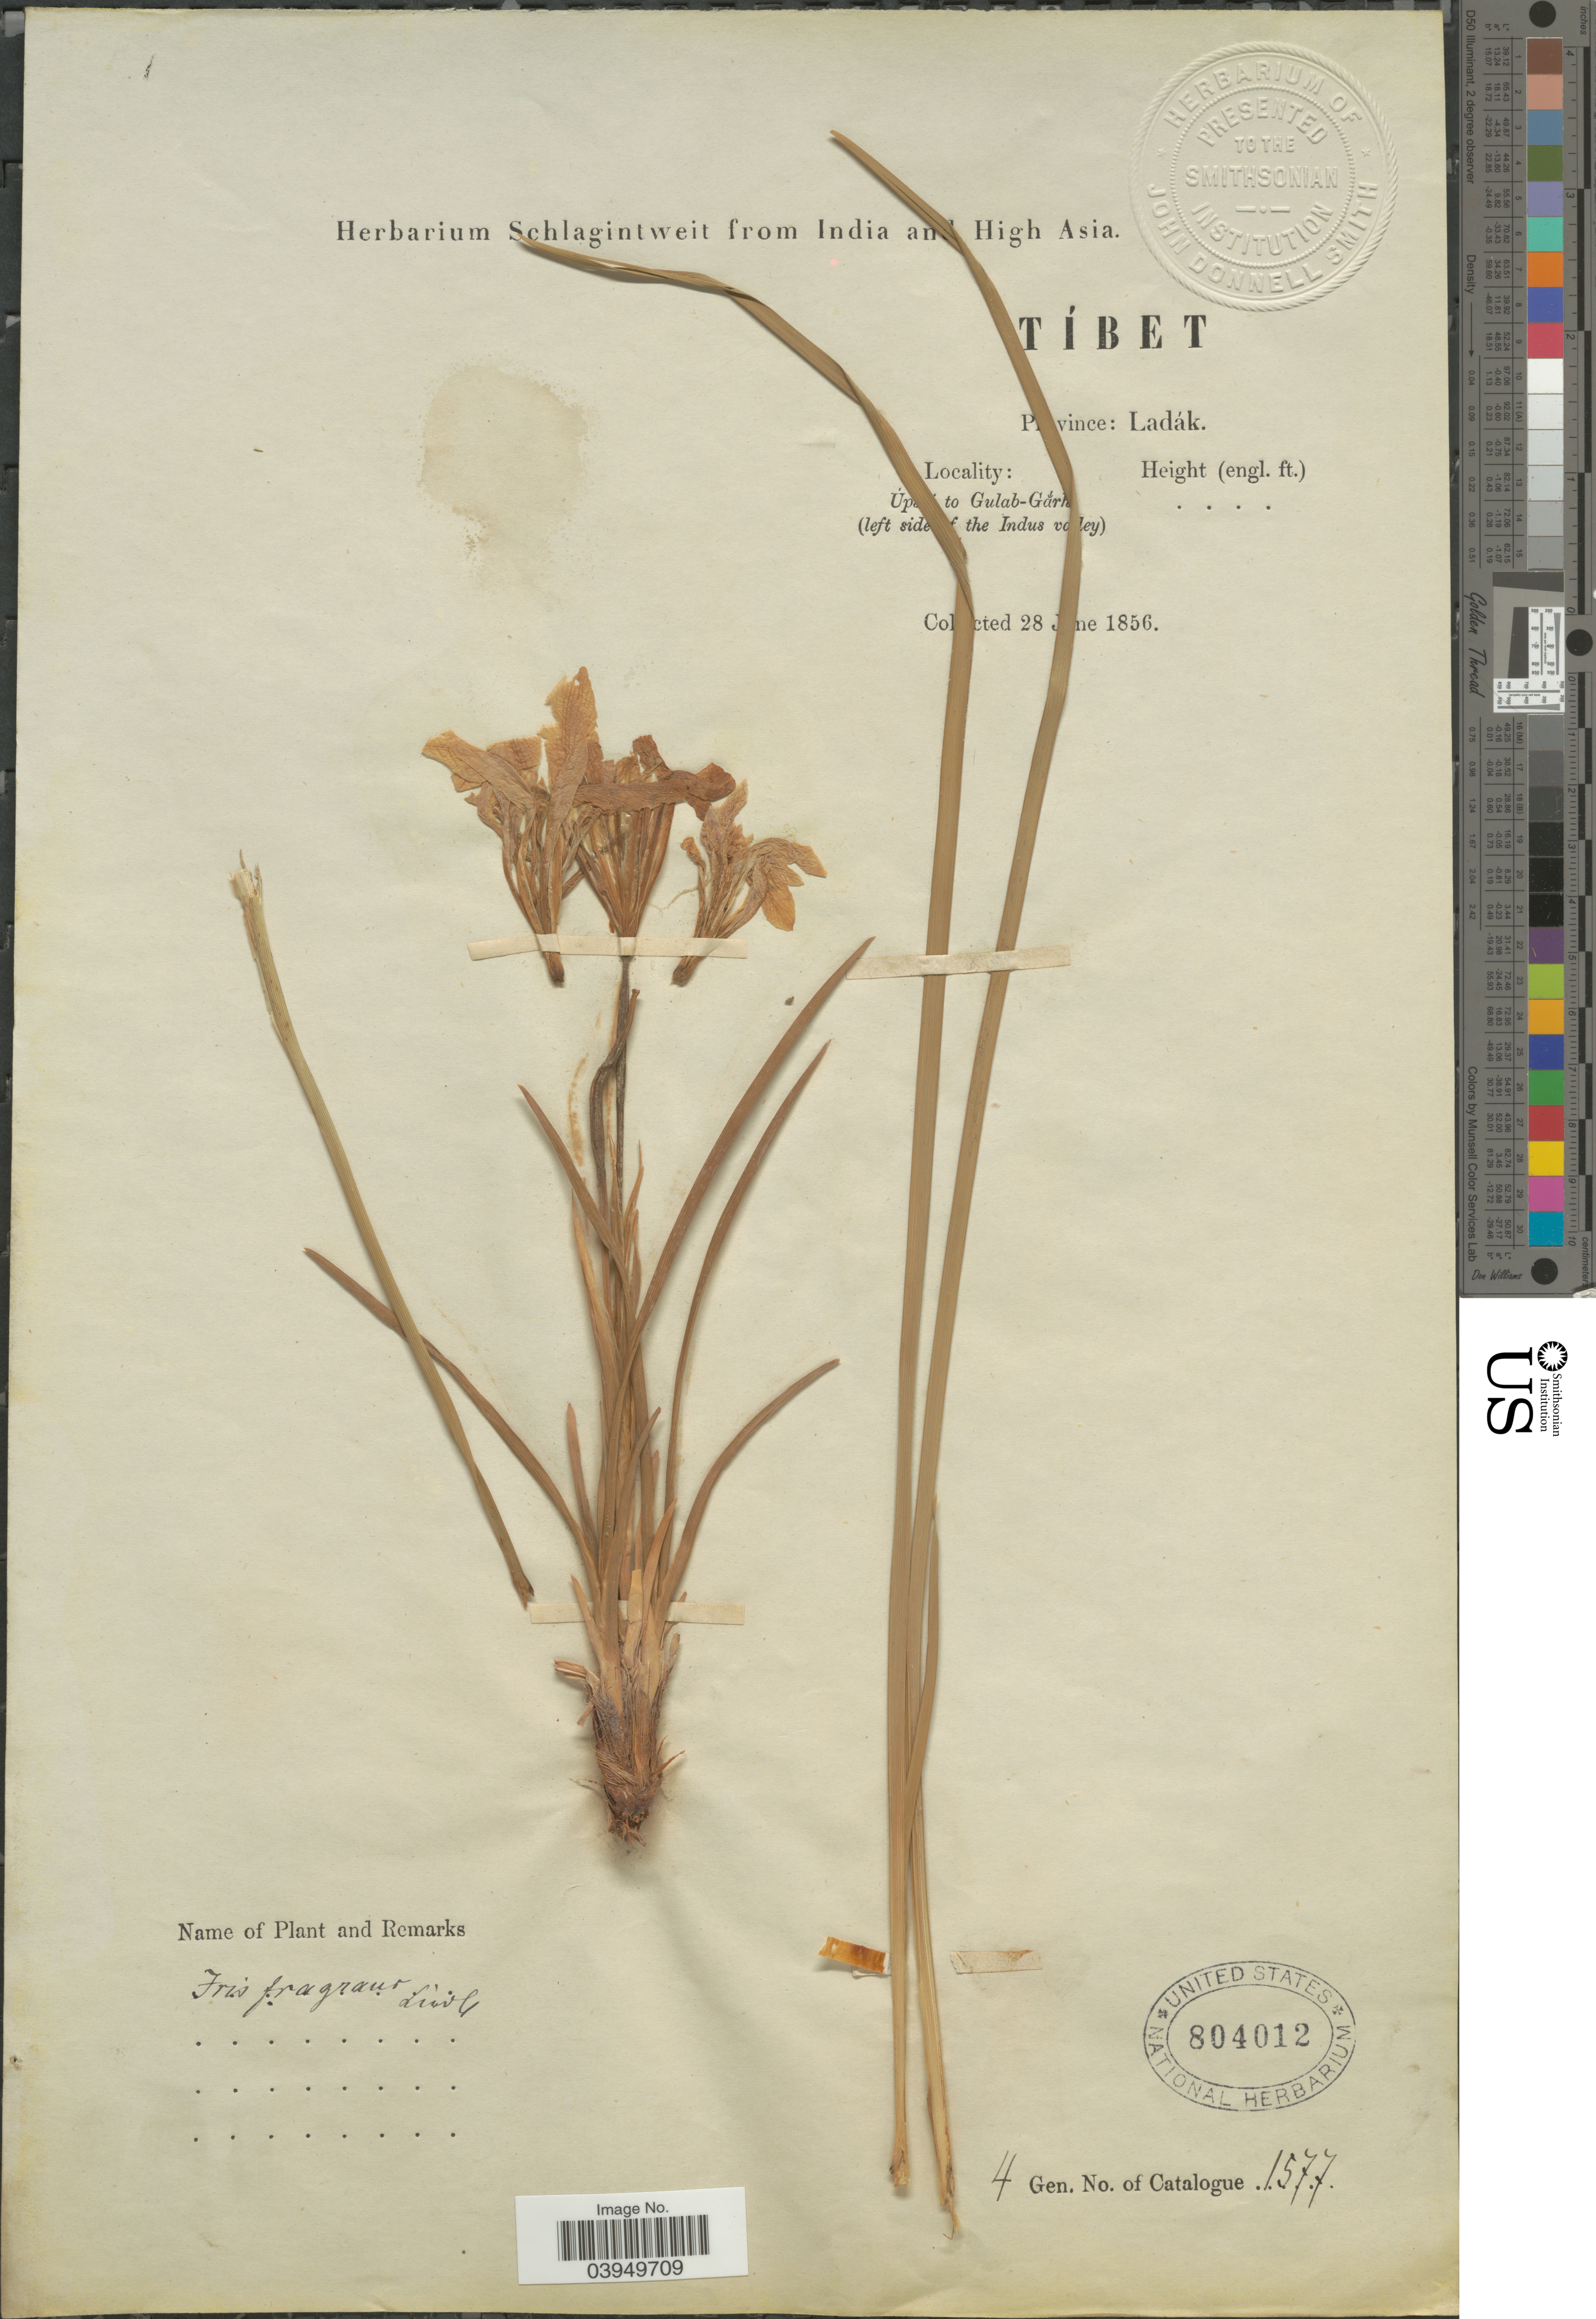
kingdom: Plantae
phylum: Tracheophyta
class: Liliopsida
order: Asparagales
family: Iridaceae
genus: Iris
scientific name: Iris fragrans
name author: Salisb.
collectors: ex herb. Schlagintweit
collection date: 1856-06-28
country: India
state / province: Ladakh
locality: Tíbet. Province: Ladák. Úp[illegible text] to Gulab-Gár[illegible text] (left side of the Indus valley). [interpreted]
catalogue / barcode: US 804012